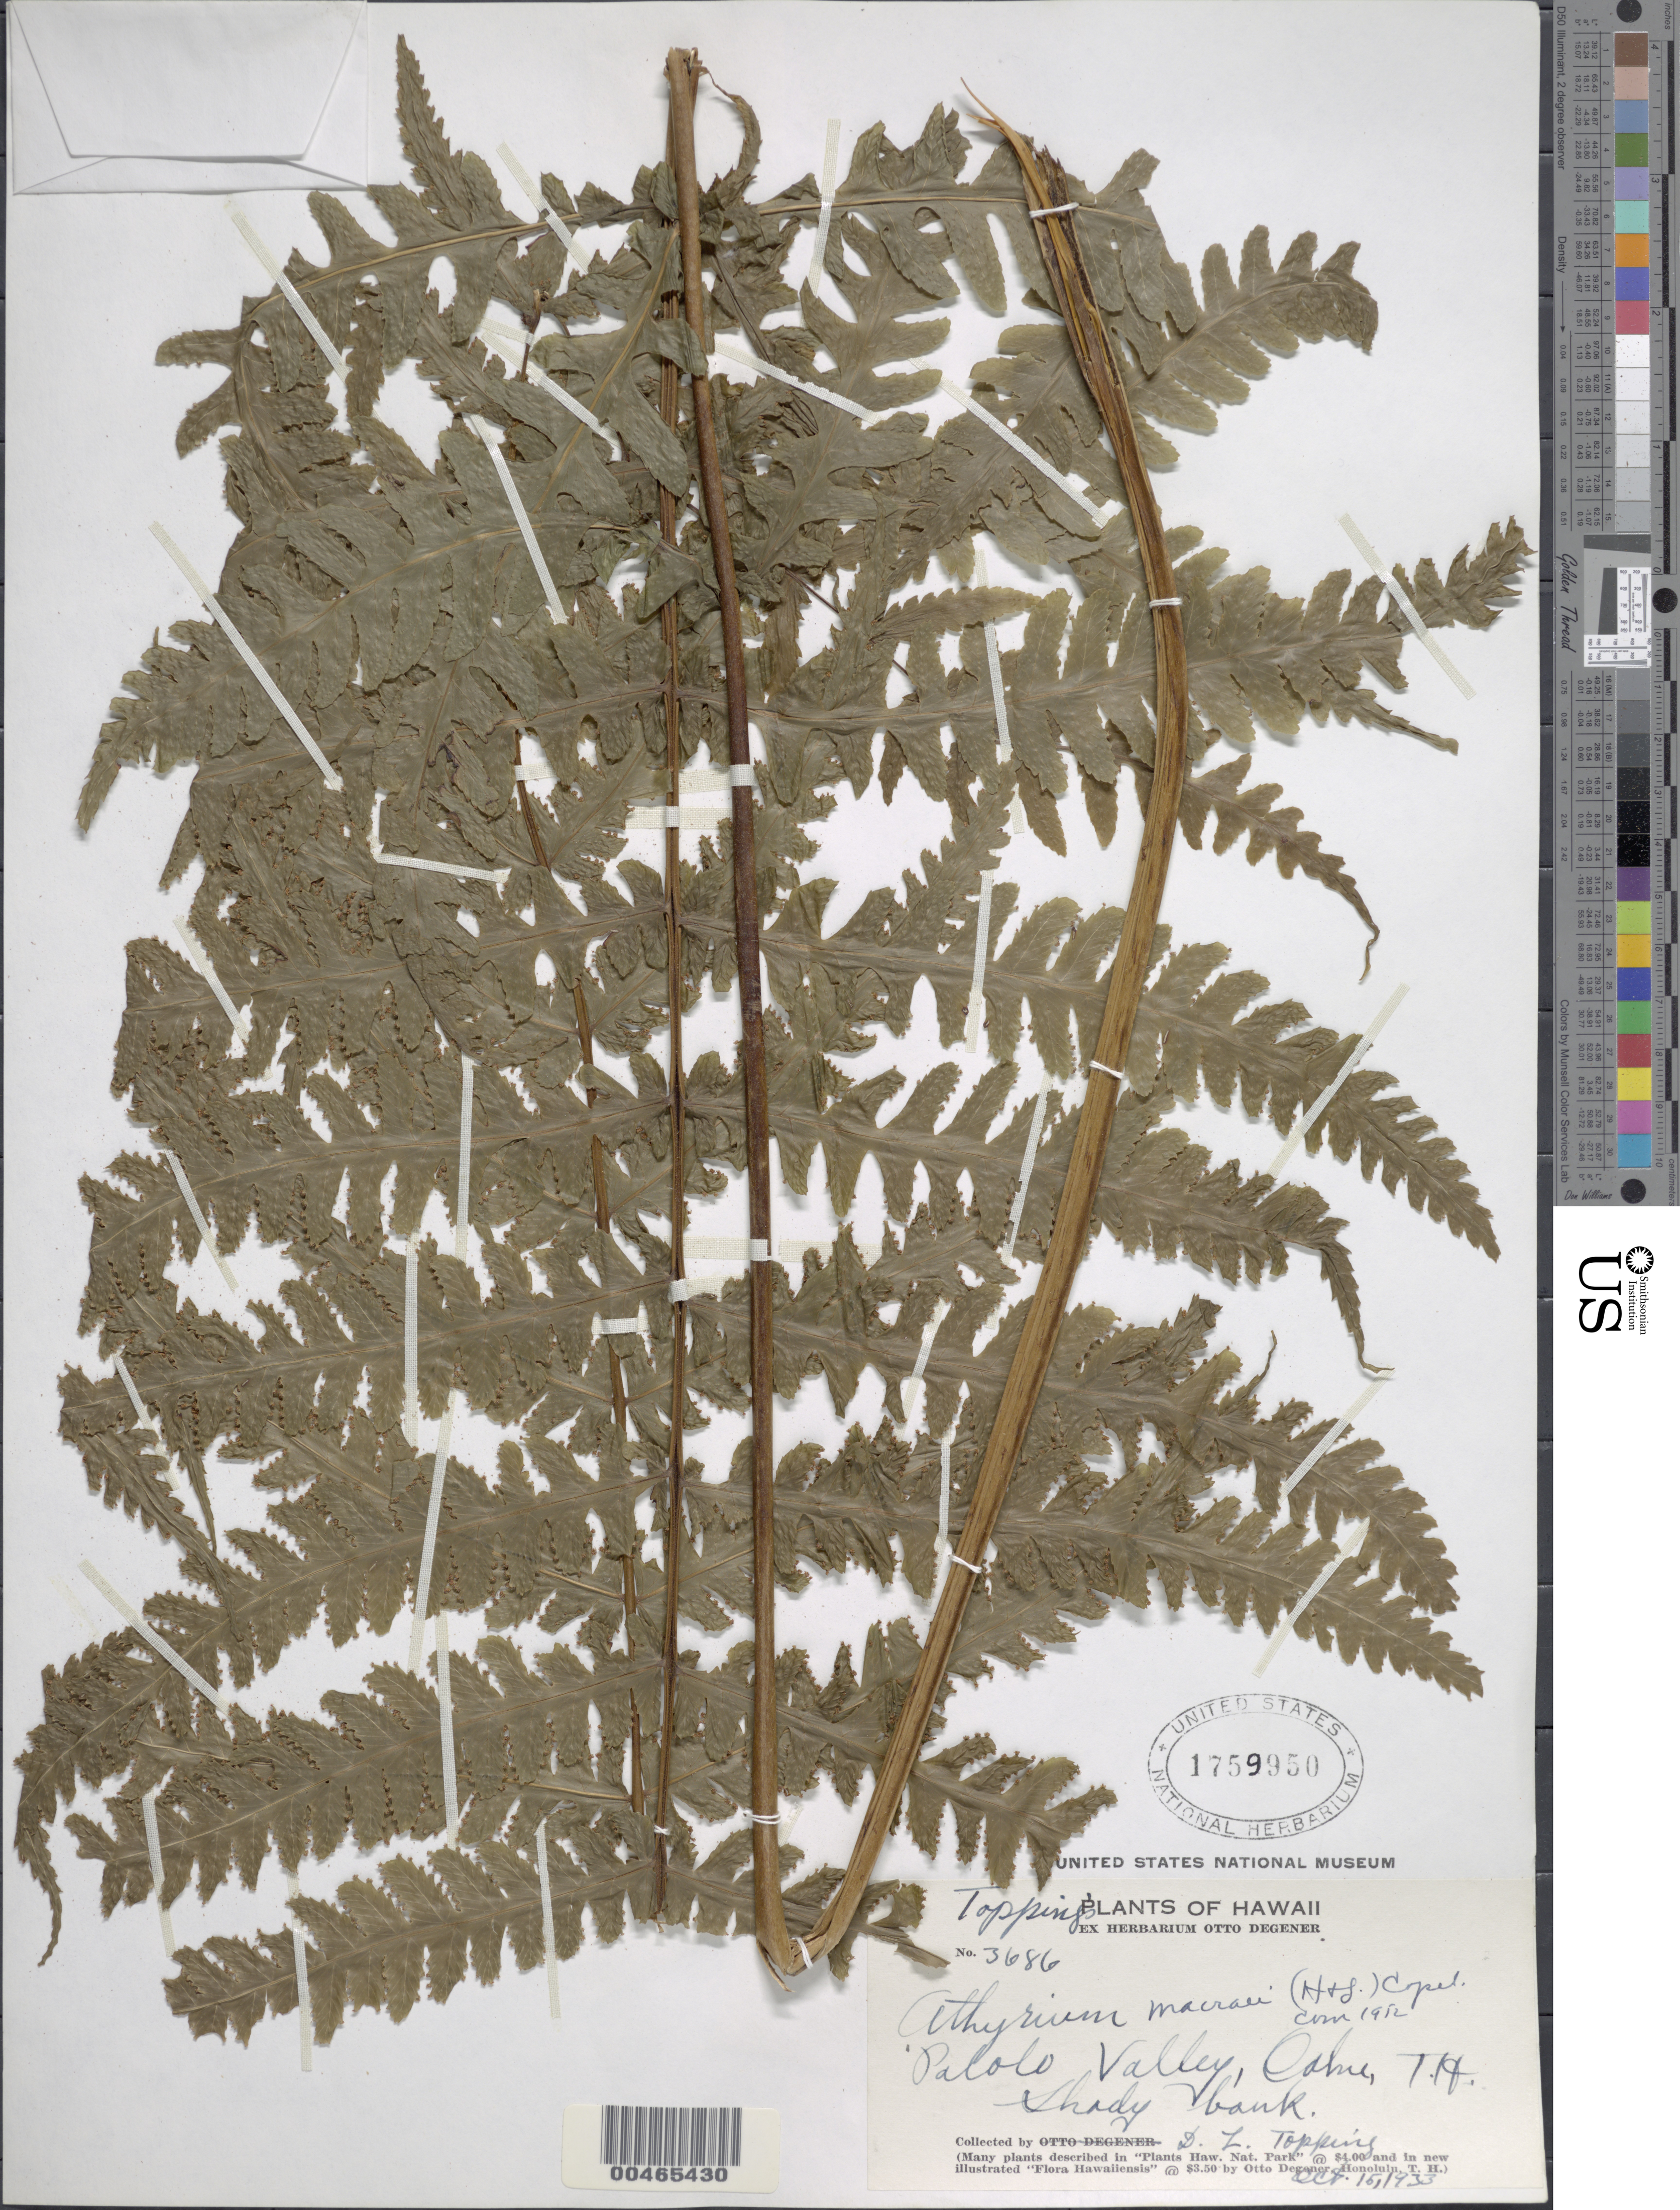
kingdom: Plantae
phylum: Tracheophyta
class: Polypodiopsida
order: Polypodiales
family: Athyriaceae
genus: Deparia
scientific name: Deparia prolifera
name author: (Kaulf.) Hook. & Grev.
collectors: D. L. Topping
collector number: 3686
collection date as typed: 15 Oct 1933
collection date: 1933-10-15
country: United States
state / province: Hawaii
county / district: Honolulu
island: Oahu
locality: Palolo Valley, Oahu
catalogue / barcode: US 1759950